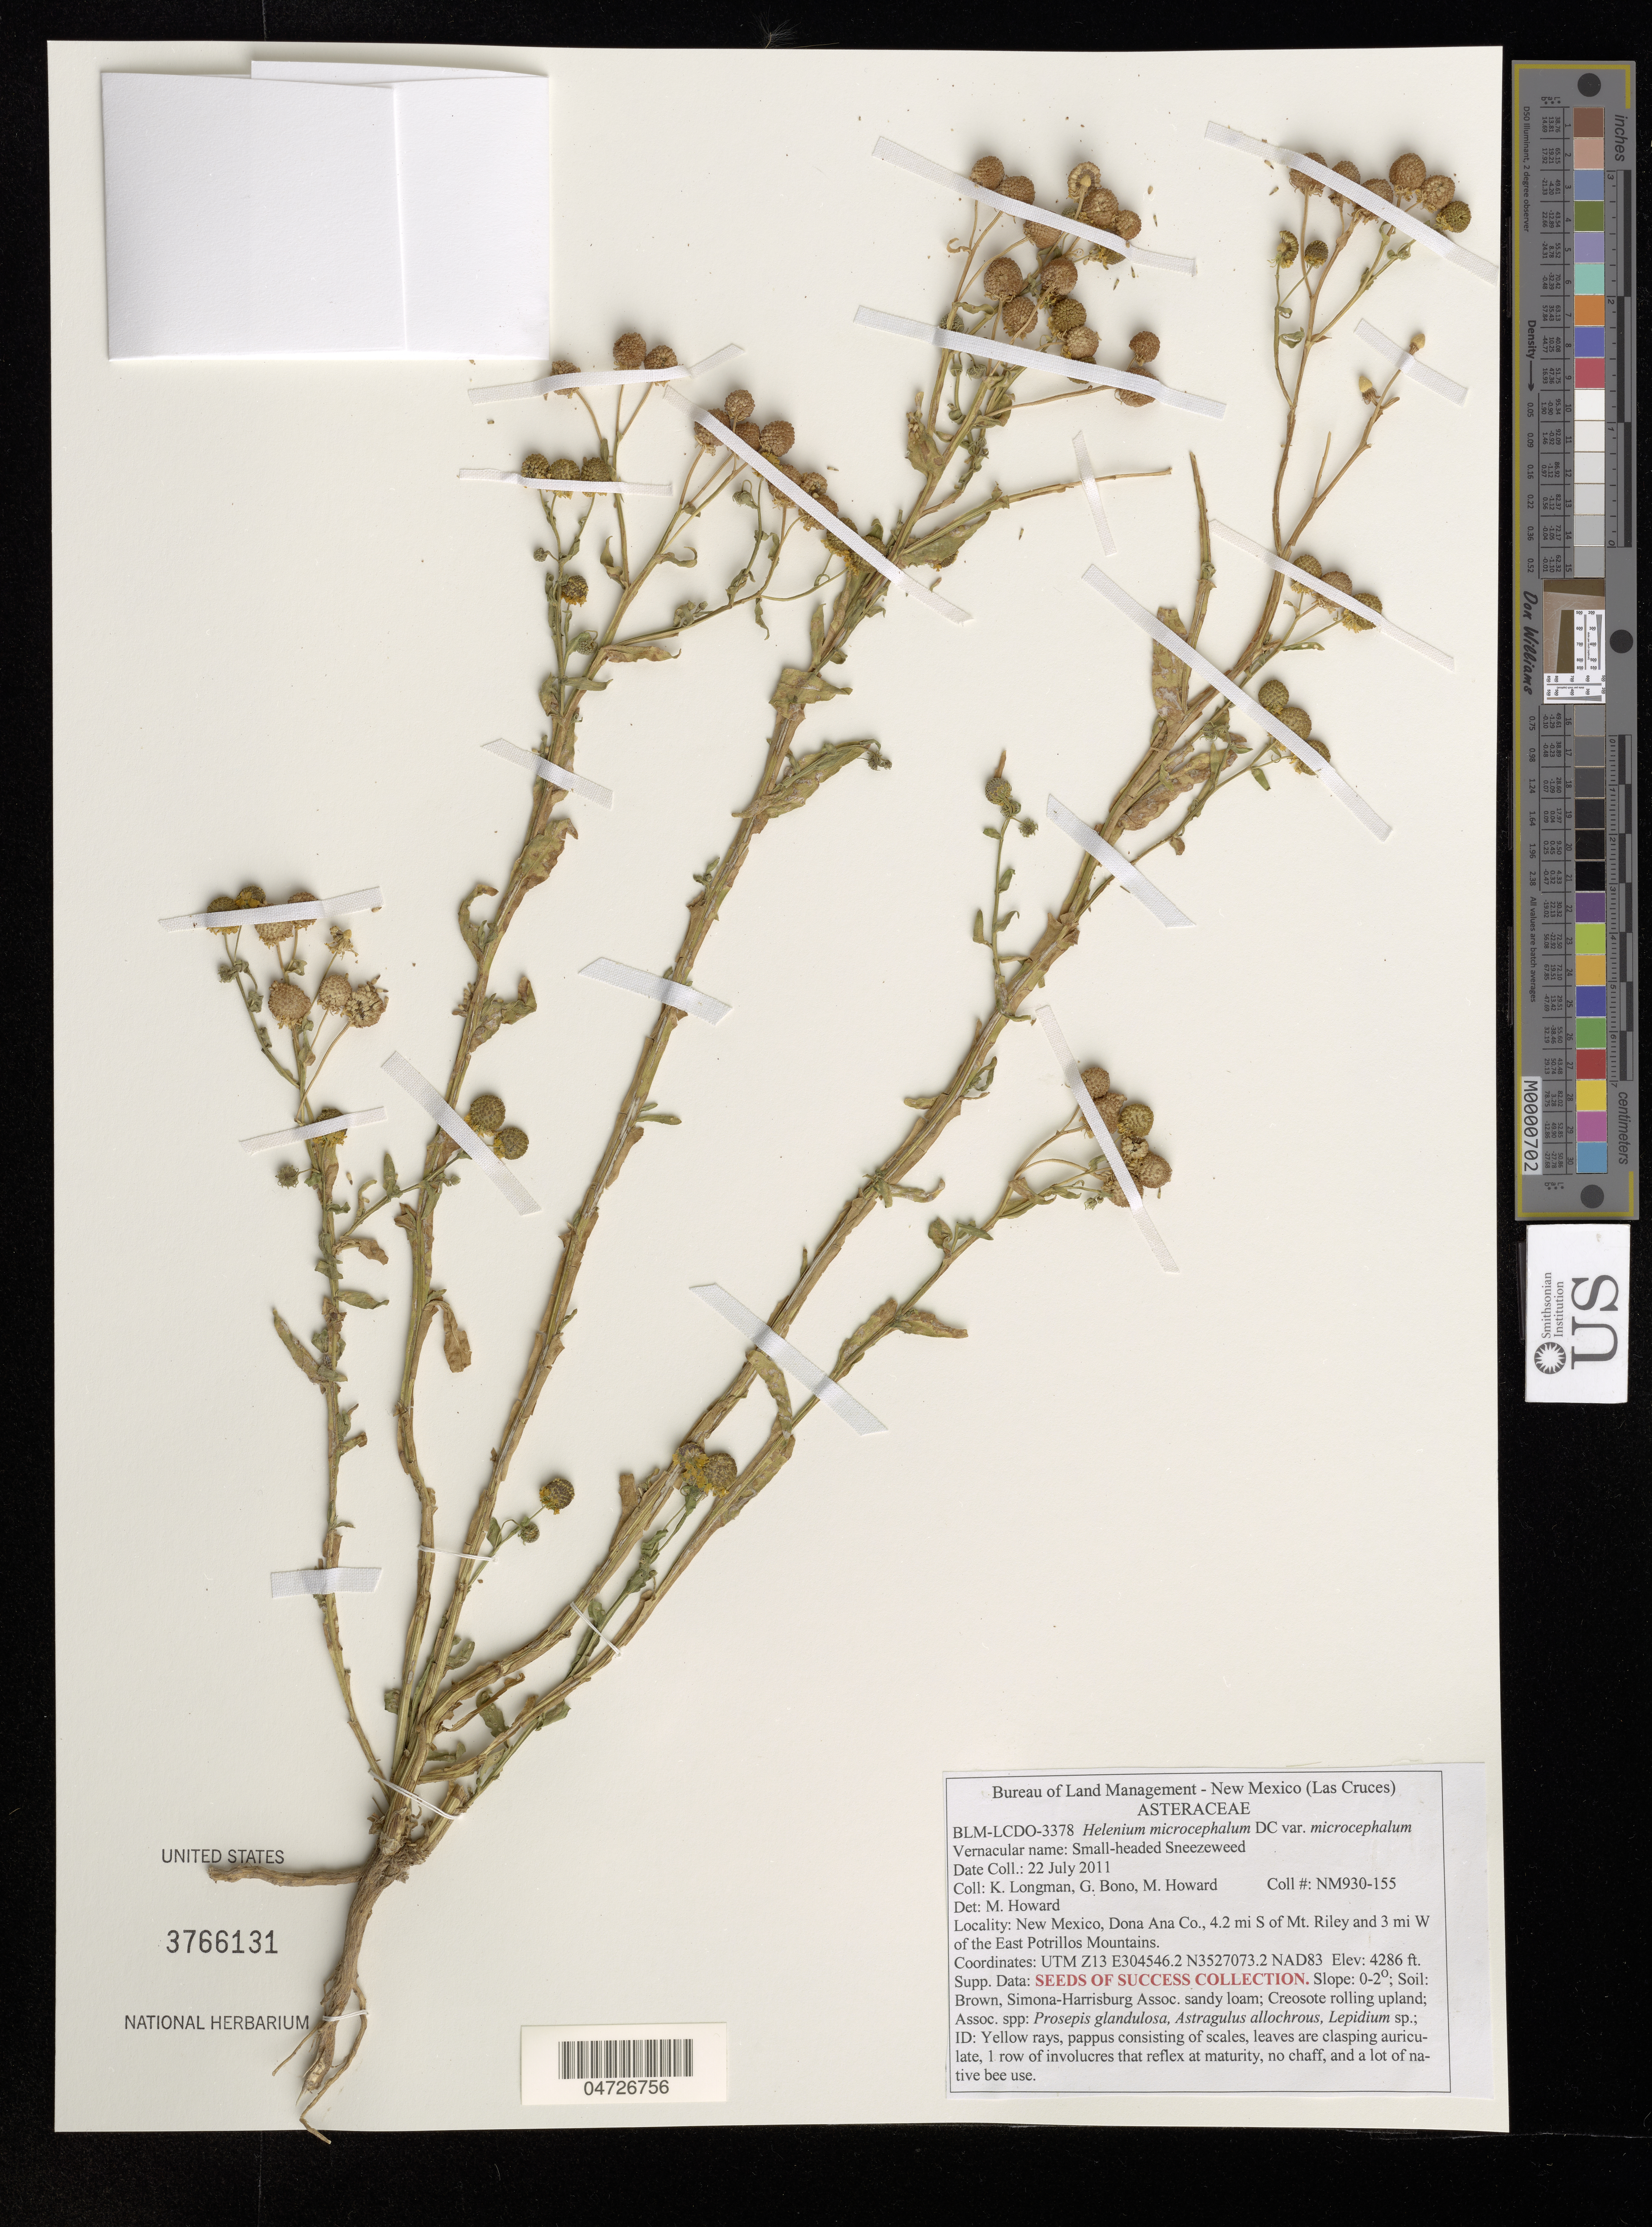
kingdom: Plantae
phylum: Tracheophyta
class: Magnoliopsida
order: Asterales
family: Asteraceae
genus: Helenium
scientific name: Helenium microcephalum var. microcephalum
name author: DC.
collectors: K. Longman, G. Bono & M. Howard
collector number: NM930-155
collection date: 2011-07-22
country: United States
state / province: New Mexico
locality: (Las Cruces). Dona Ana Co., 4.2 mi S of Mt. Riley and 3 mi W of the East Potrillos Mountains.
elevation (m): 1306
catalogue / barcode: US 3766131